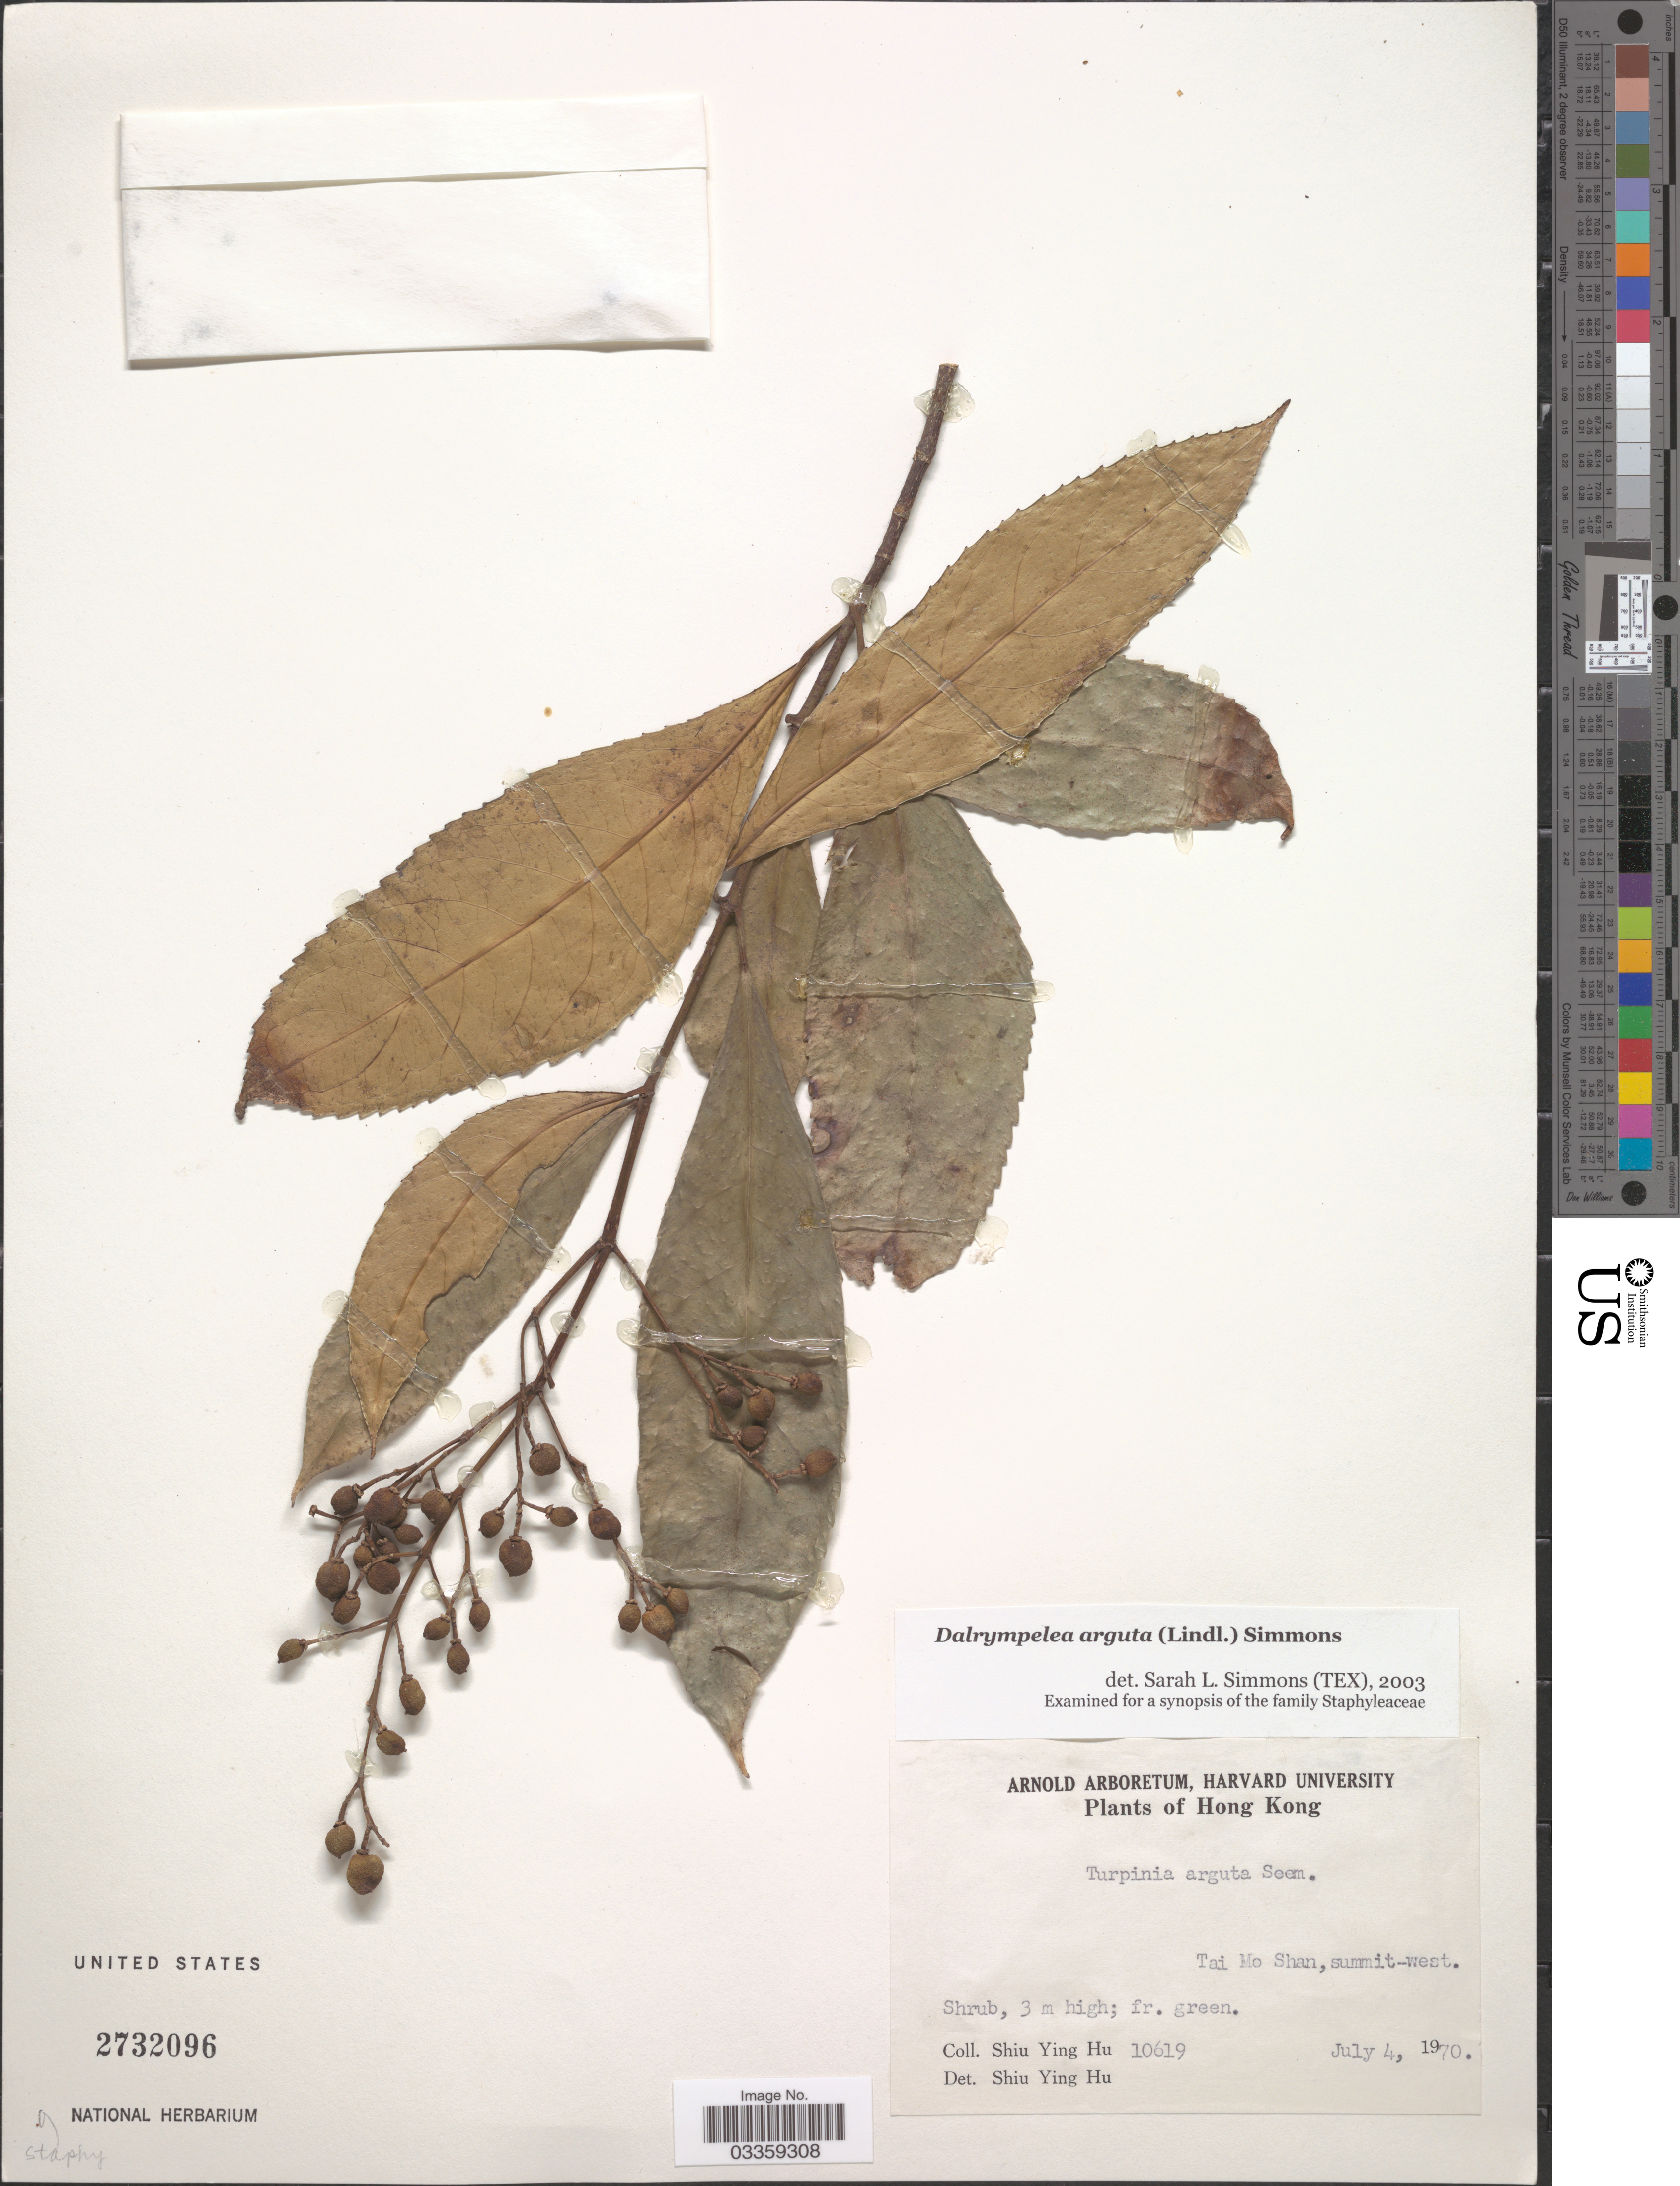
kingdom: Plantae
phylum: Tracheophyta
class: Magnoliopsida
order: Crossosomatales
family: Staphyleaceae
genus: Turpinia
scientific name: Turpinia arguta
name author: (Lindl.) Seem.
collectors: S. Y. Hu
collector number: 10619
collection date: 1970-07-04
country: China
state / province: Hong Kong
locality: Tai Mo Shan, summit-west.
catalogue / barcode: US 2732096